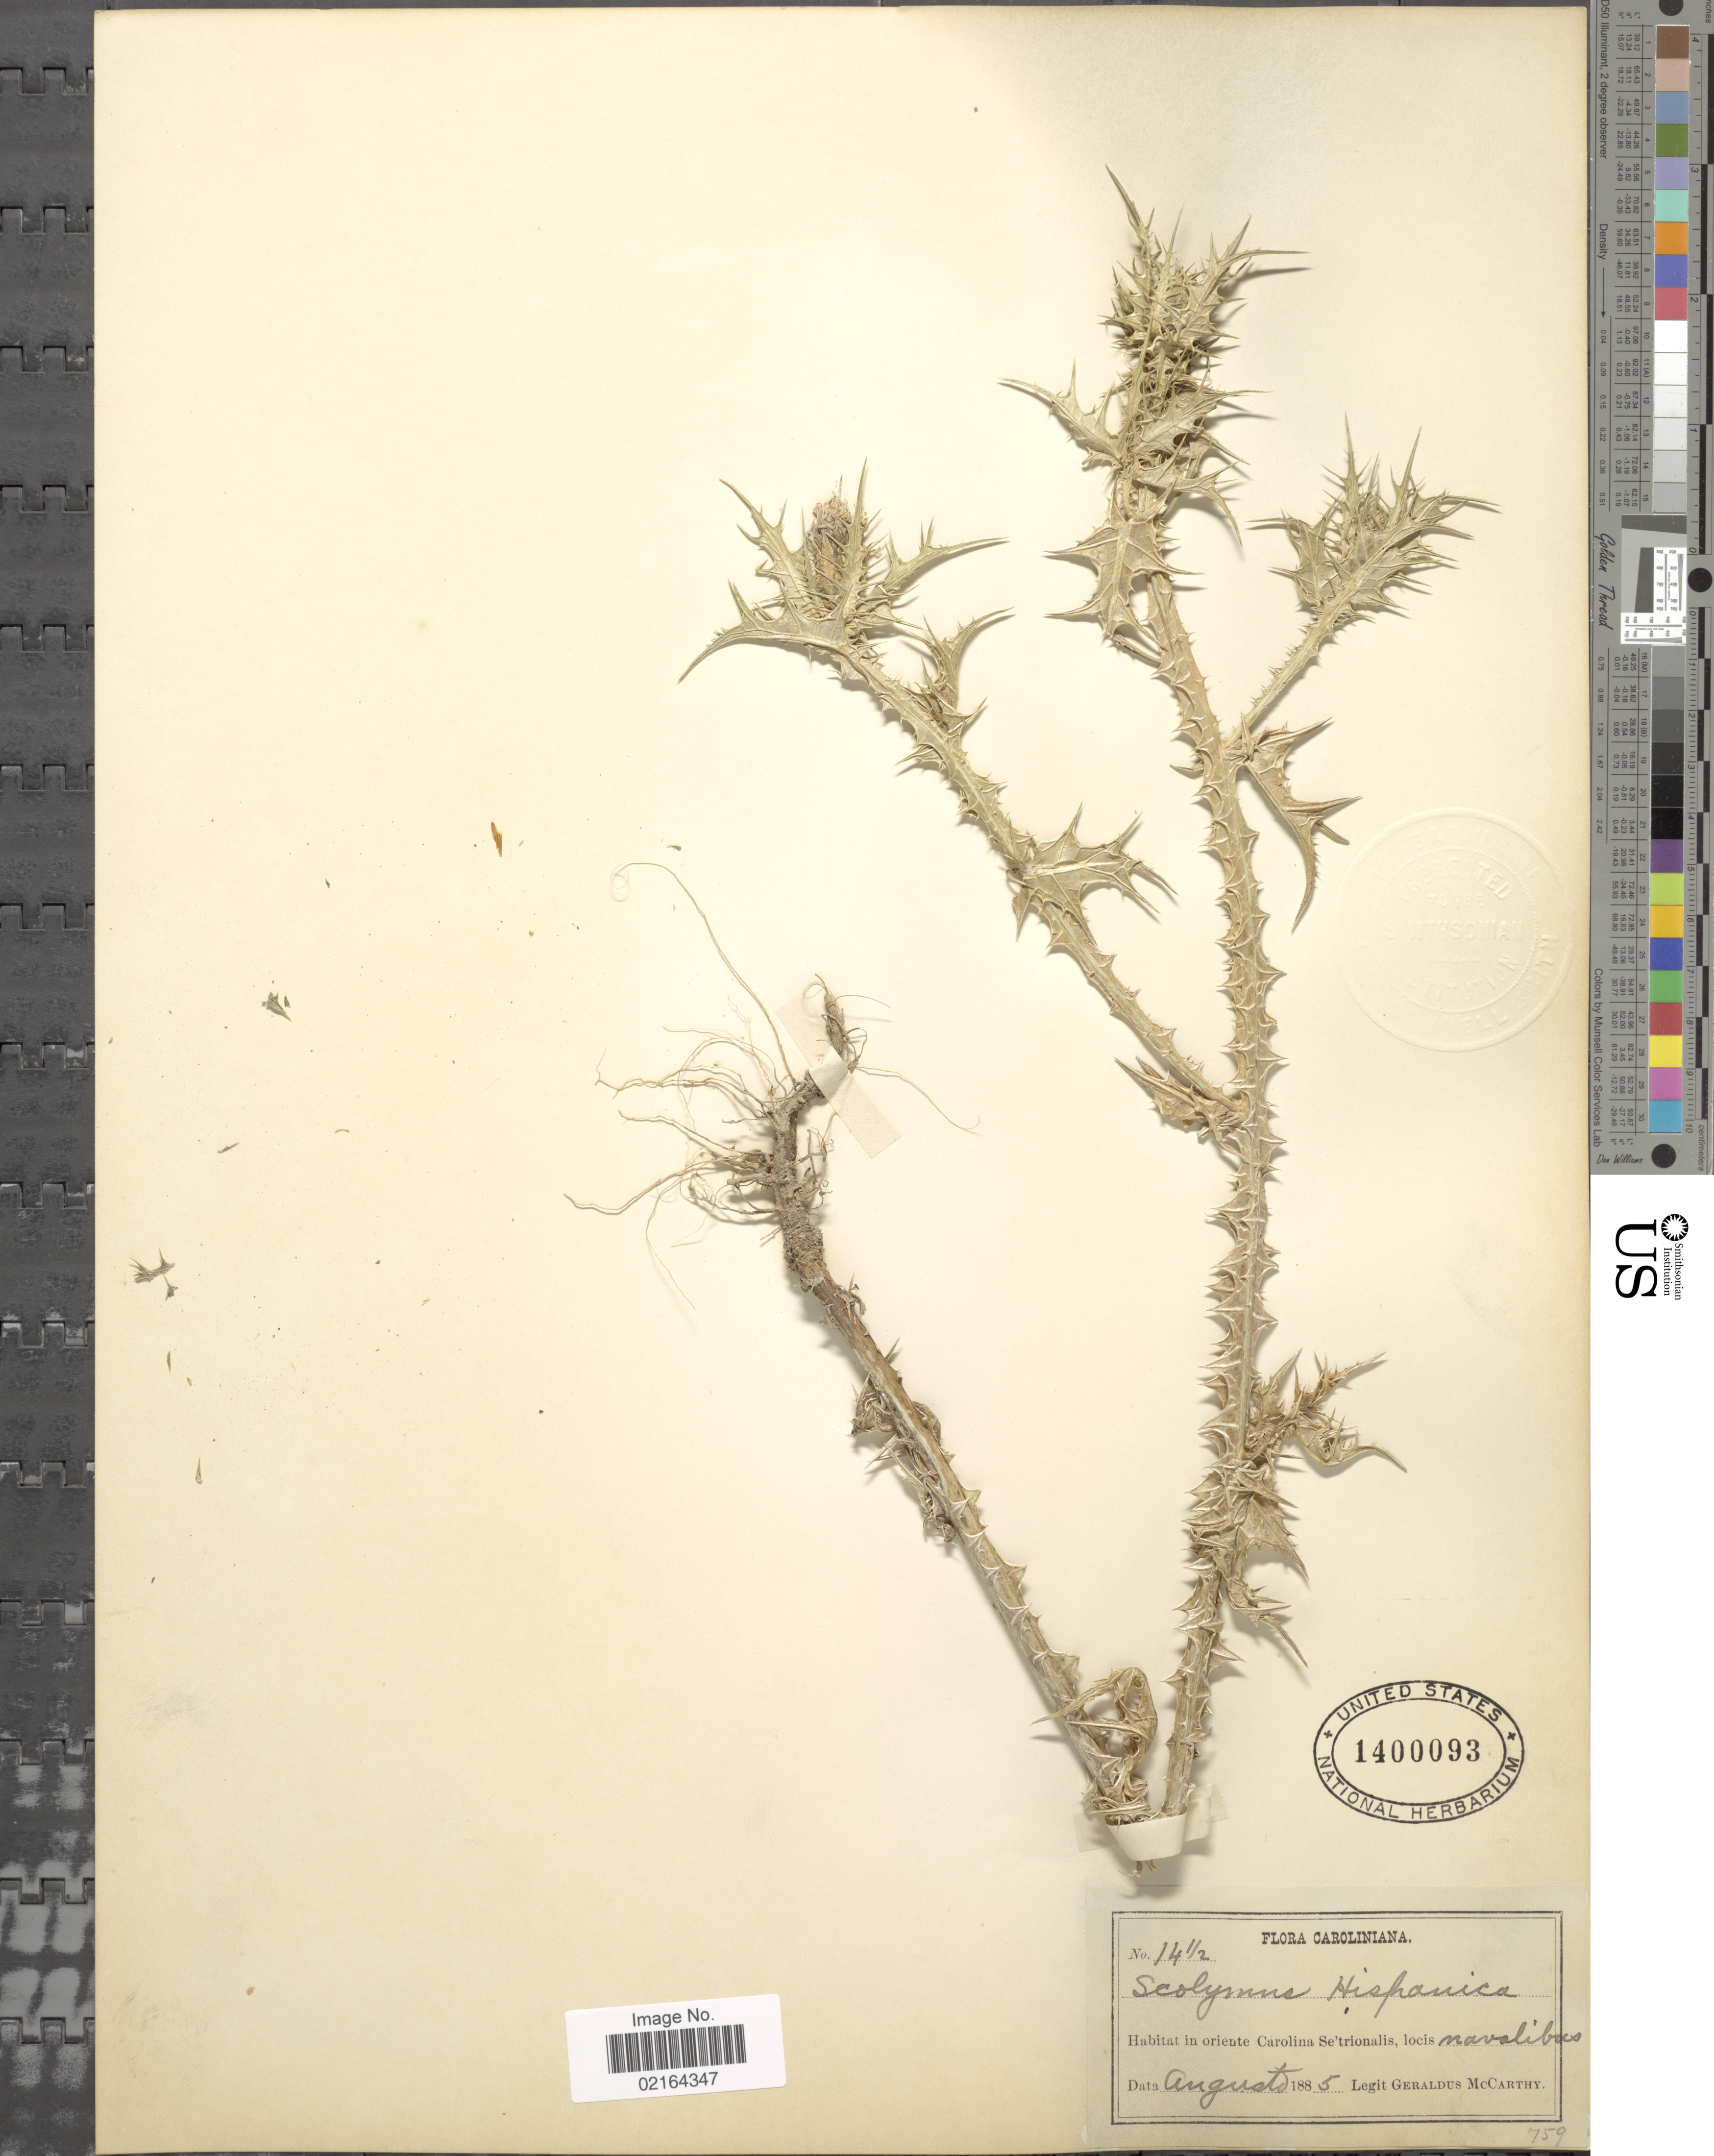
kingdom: Plantae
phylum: Tracheophyta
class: Magnoliopsida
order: Asterales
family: Asteraceae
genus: Scolymus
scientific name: Scolymus hispanicus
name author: L.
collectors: M. McCarthy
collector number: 14½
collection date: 1885-08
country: Puerto Rico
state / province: Carolina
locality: Caroliniana, Navalibocus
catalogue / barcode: US 1400093